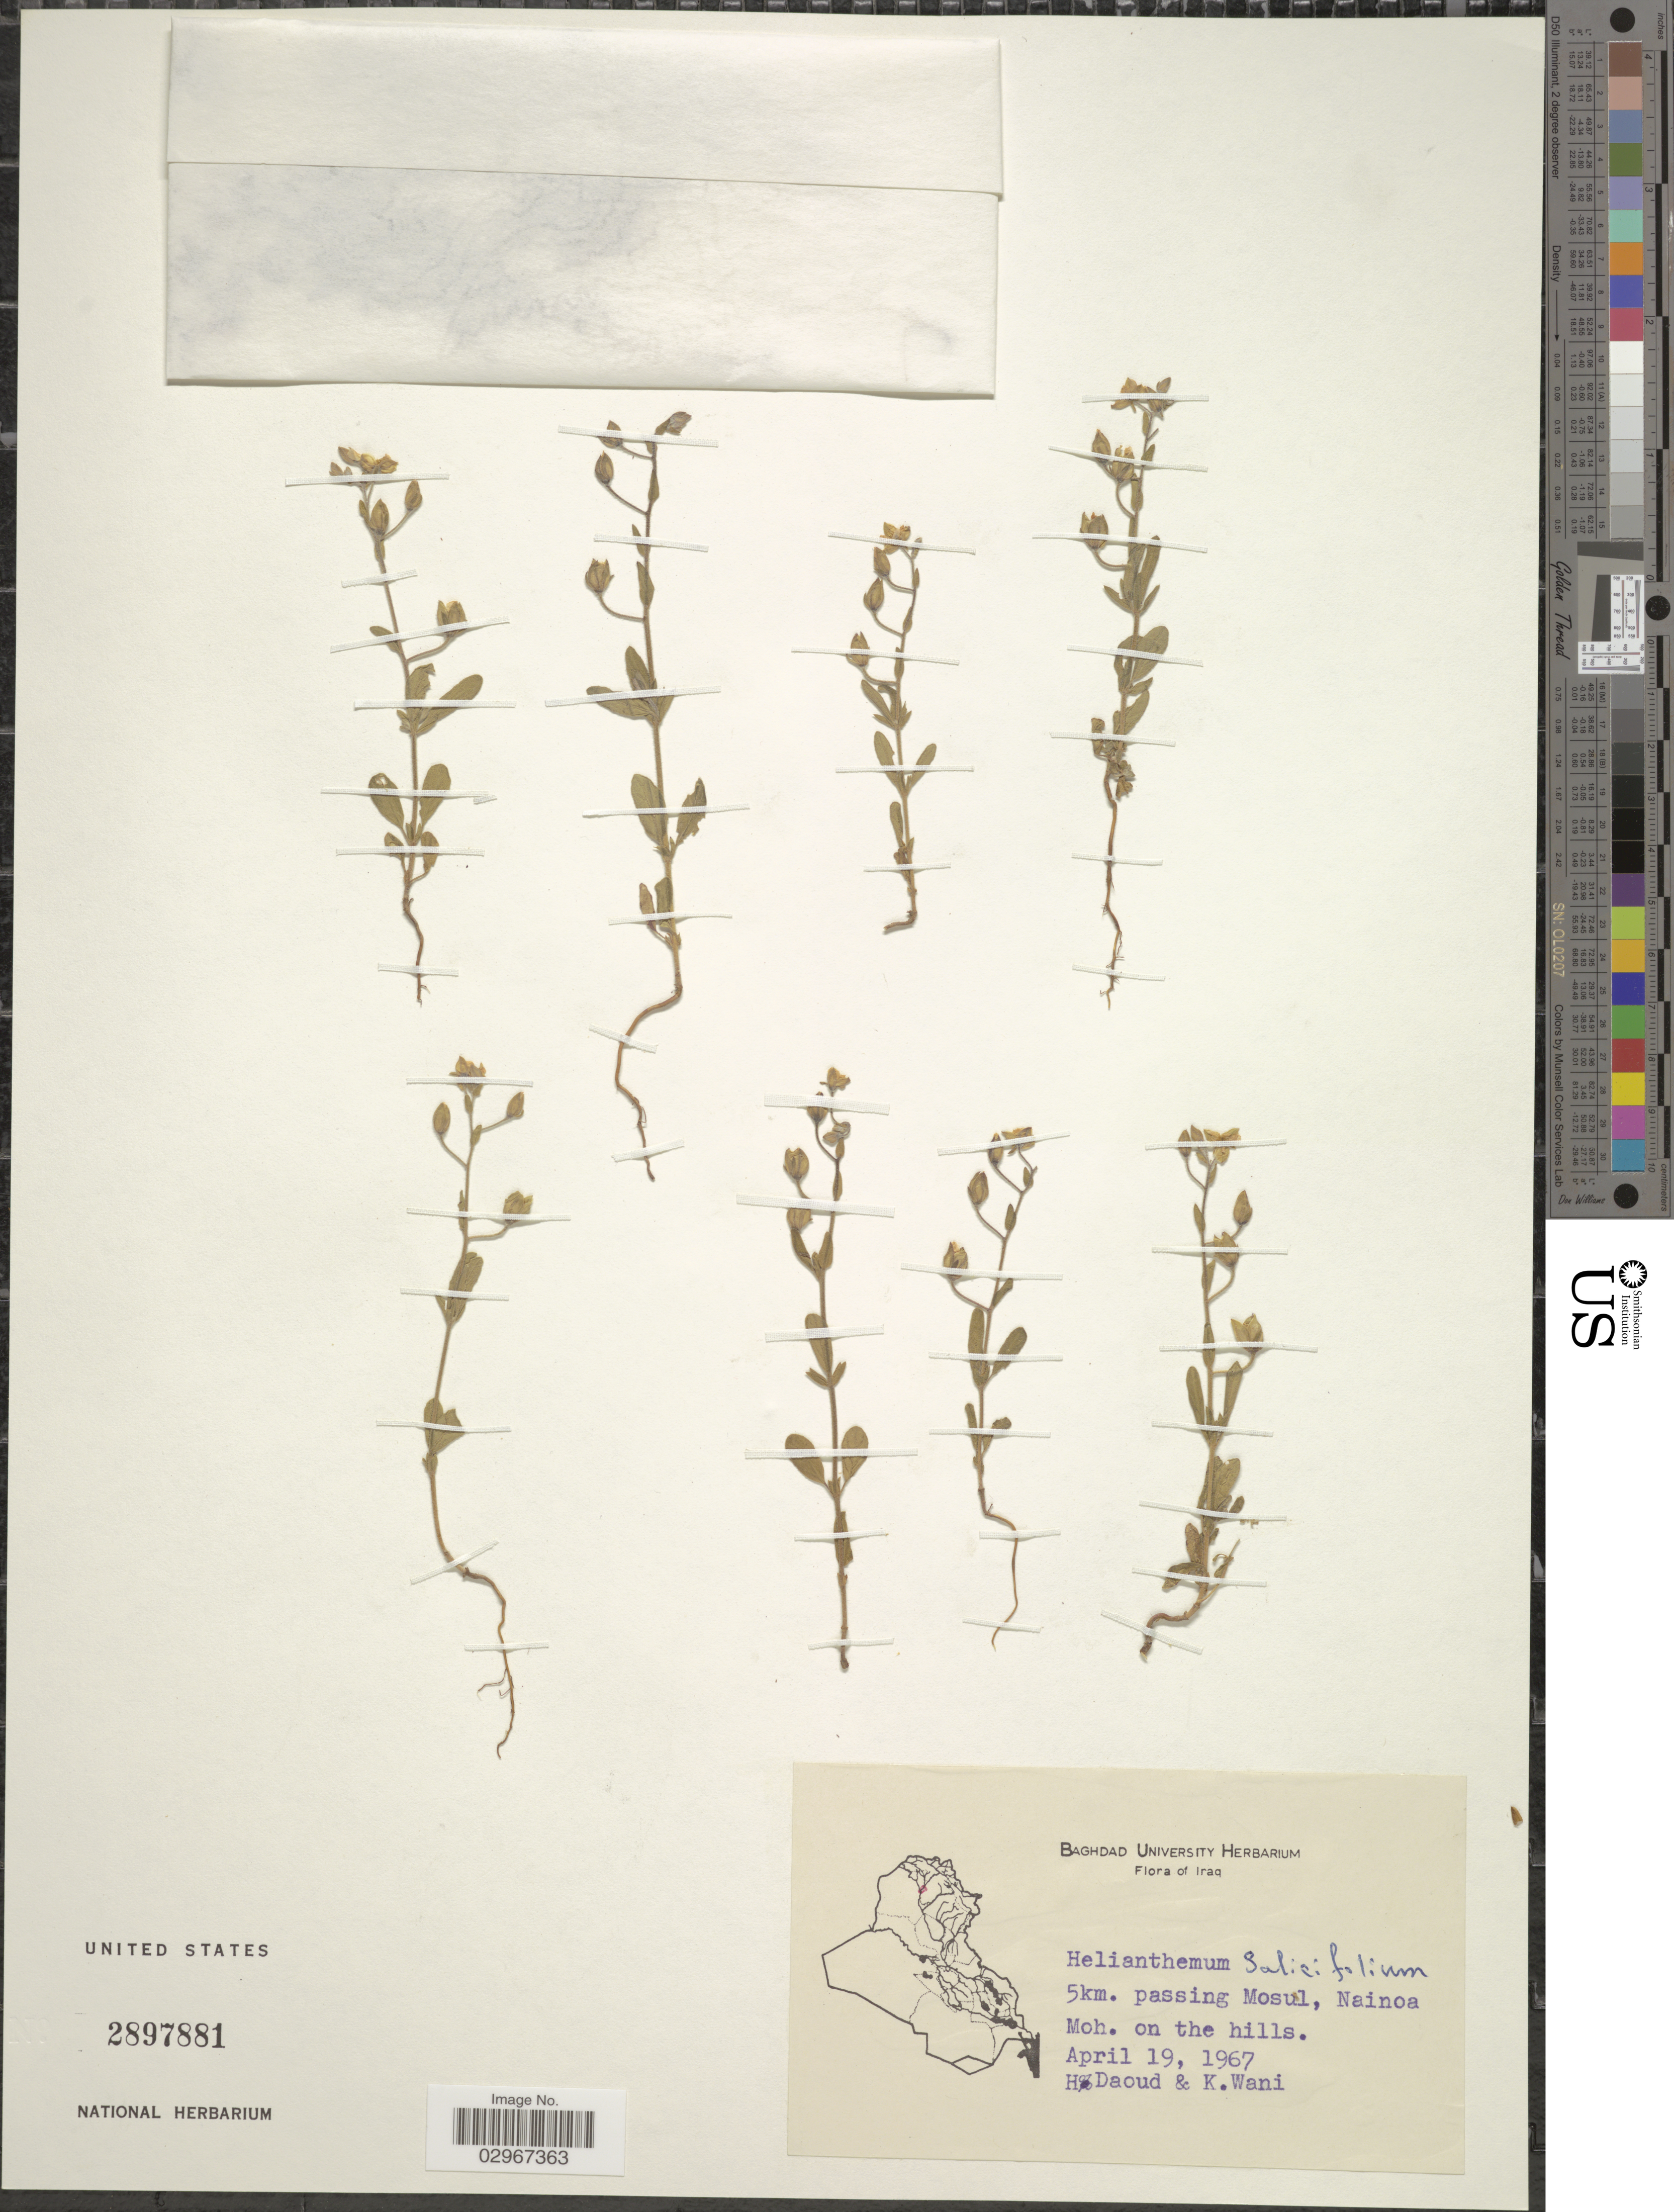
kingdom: Plantae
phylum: Tracheophyta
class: Magnoliopsida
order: Malvales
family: Cistaceae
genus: Helianthemum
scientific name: Helianthemum salicifolium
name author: (L.) Mill.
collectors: H. Daoud & K. Wani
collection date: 1967-04-19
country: Iraq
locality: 5km. passing Mosul, Nainoa, Moh. on the hills.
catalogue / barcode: US 2897881